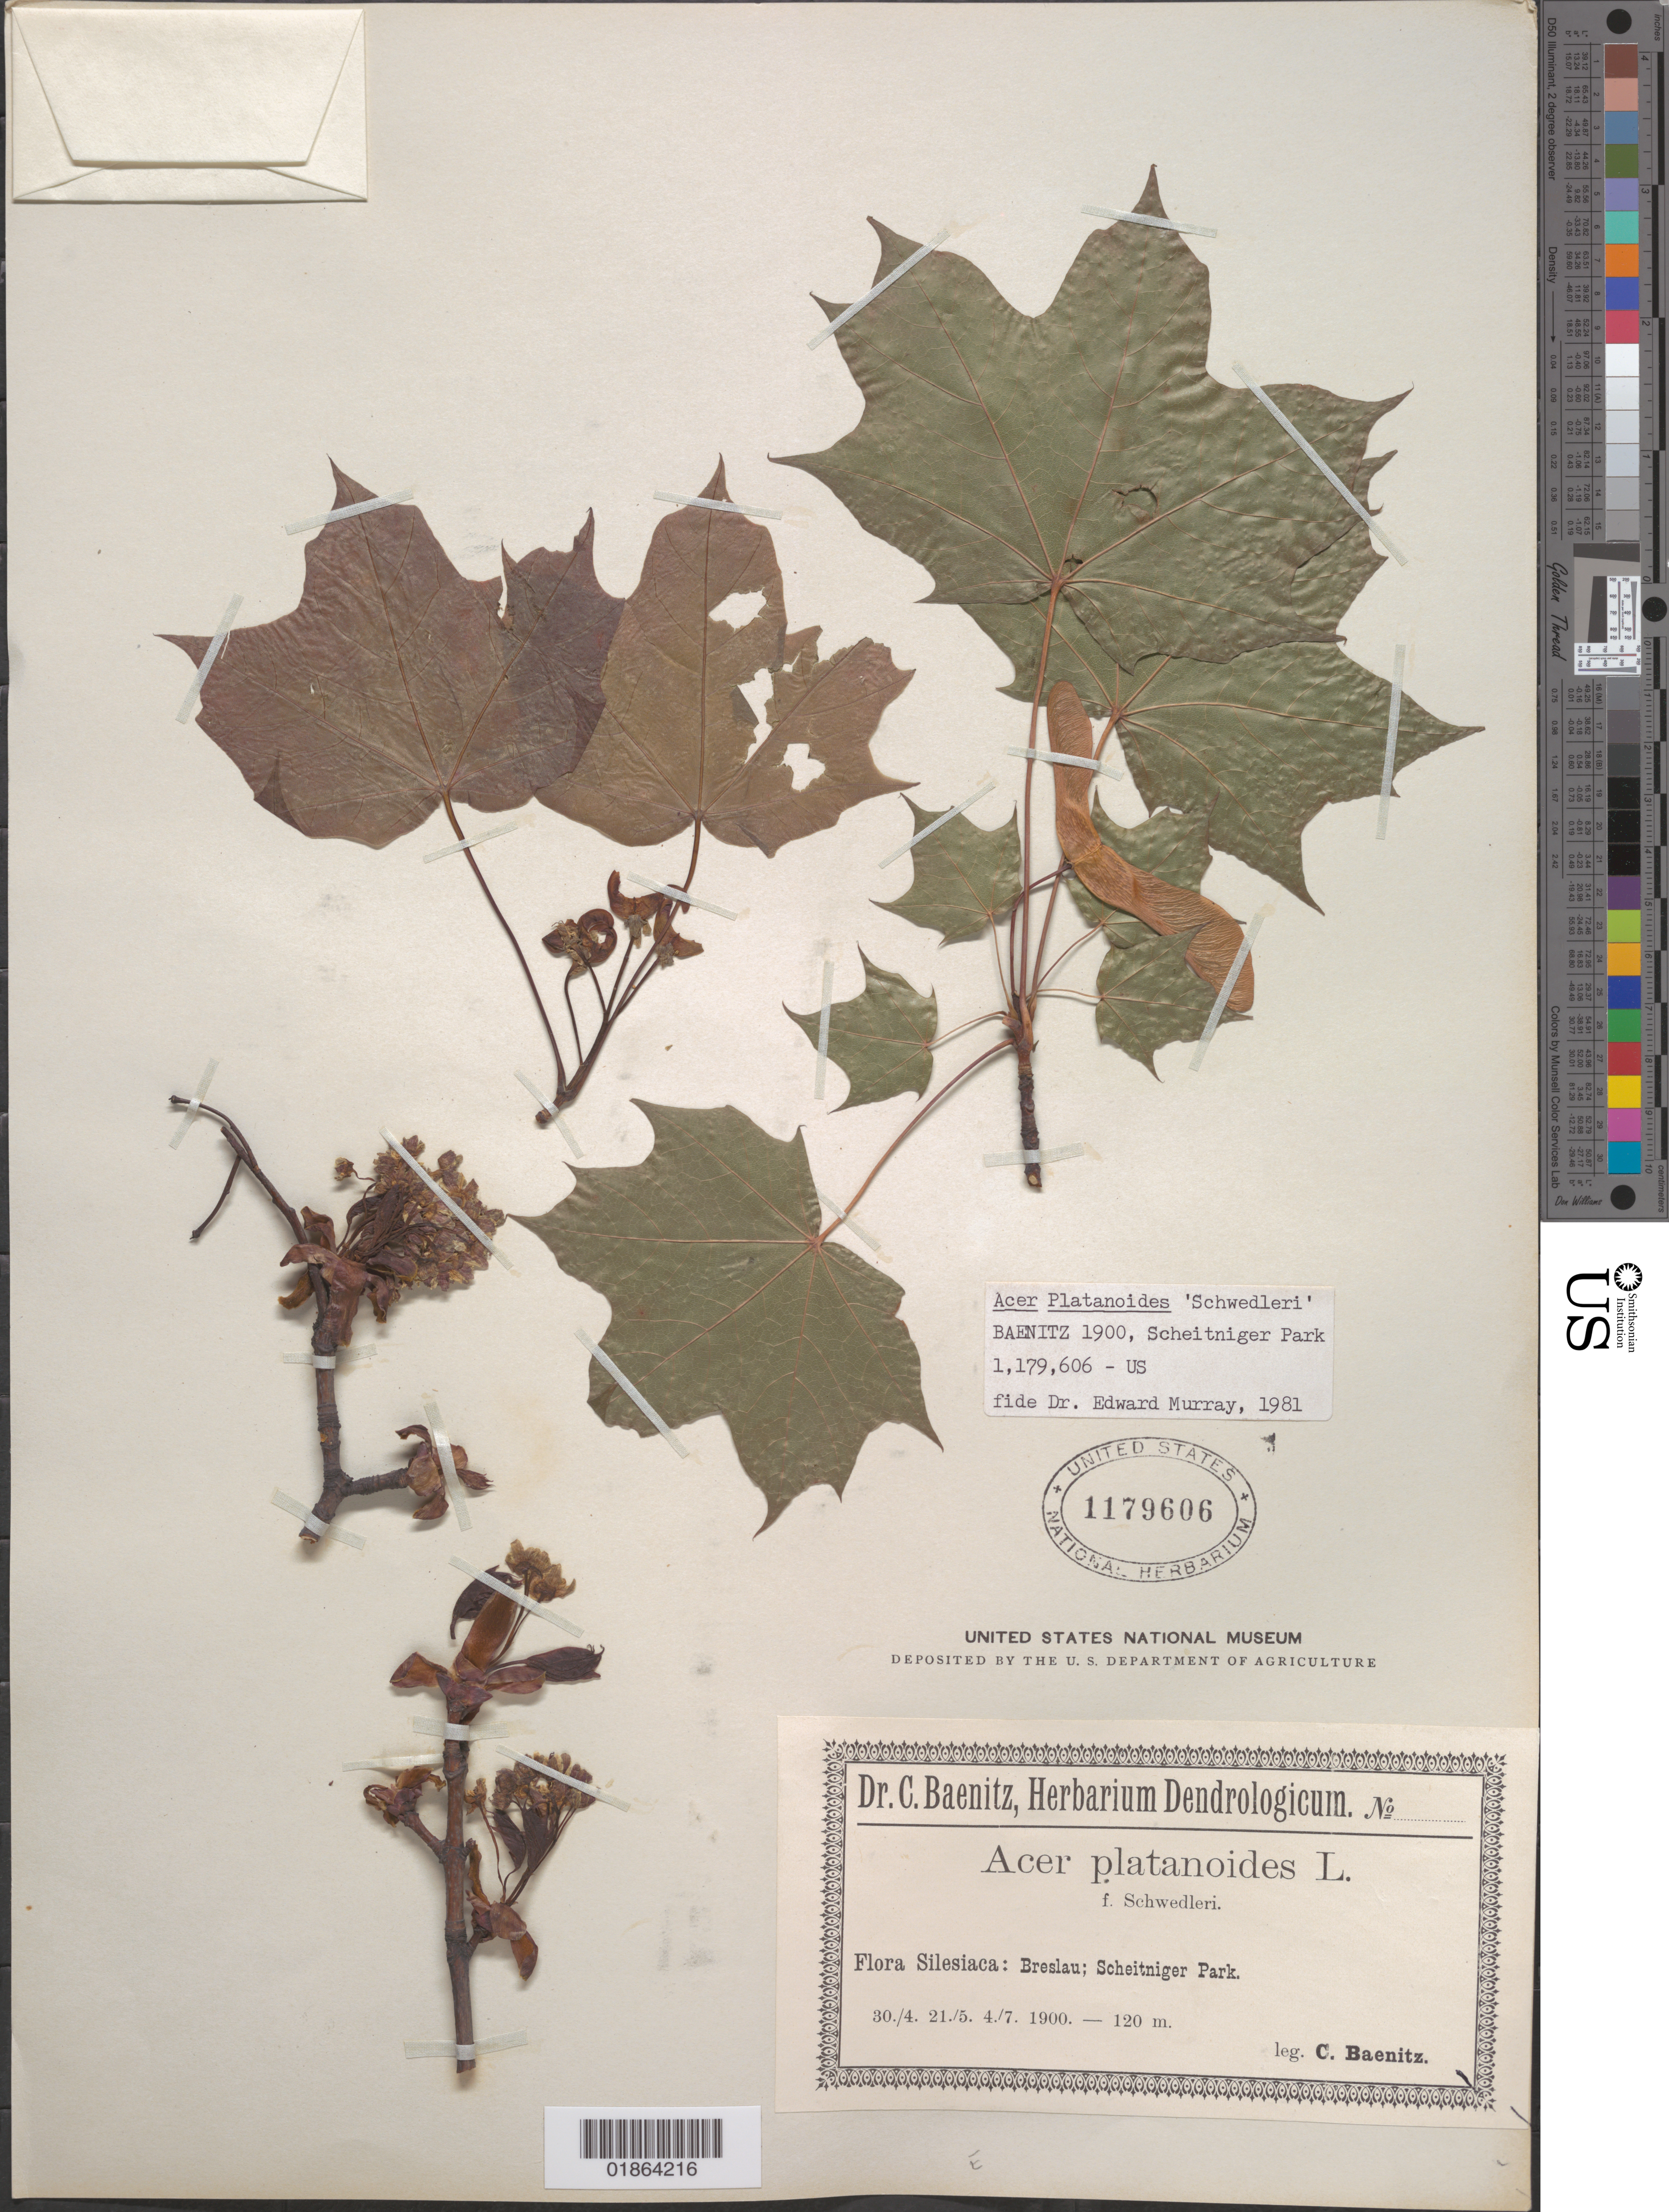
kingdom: Plantae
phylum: Tracheophyta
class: Magnoliopsida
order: Sapindales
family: Sapindaceae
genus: Acer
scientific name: Acer platanoides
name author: L.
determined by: Murray, Edward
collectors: C. G. Baenitz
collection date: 1900-04-30,1900-07-04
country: Poland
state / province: Dolnoslaskie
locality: Breslau [Wrocław]; Scheitniger Park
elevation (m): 120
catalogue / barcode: US 1179606